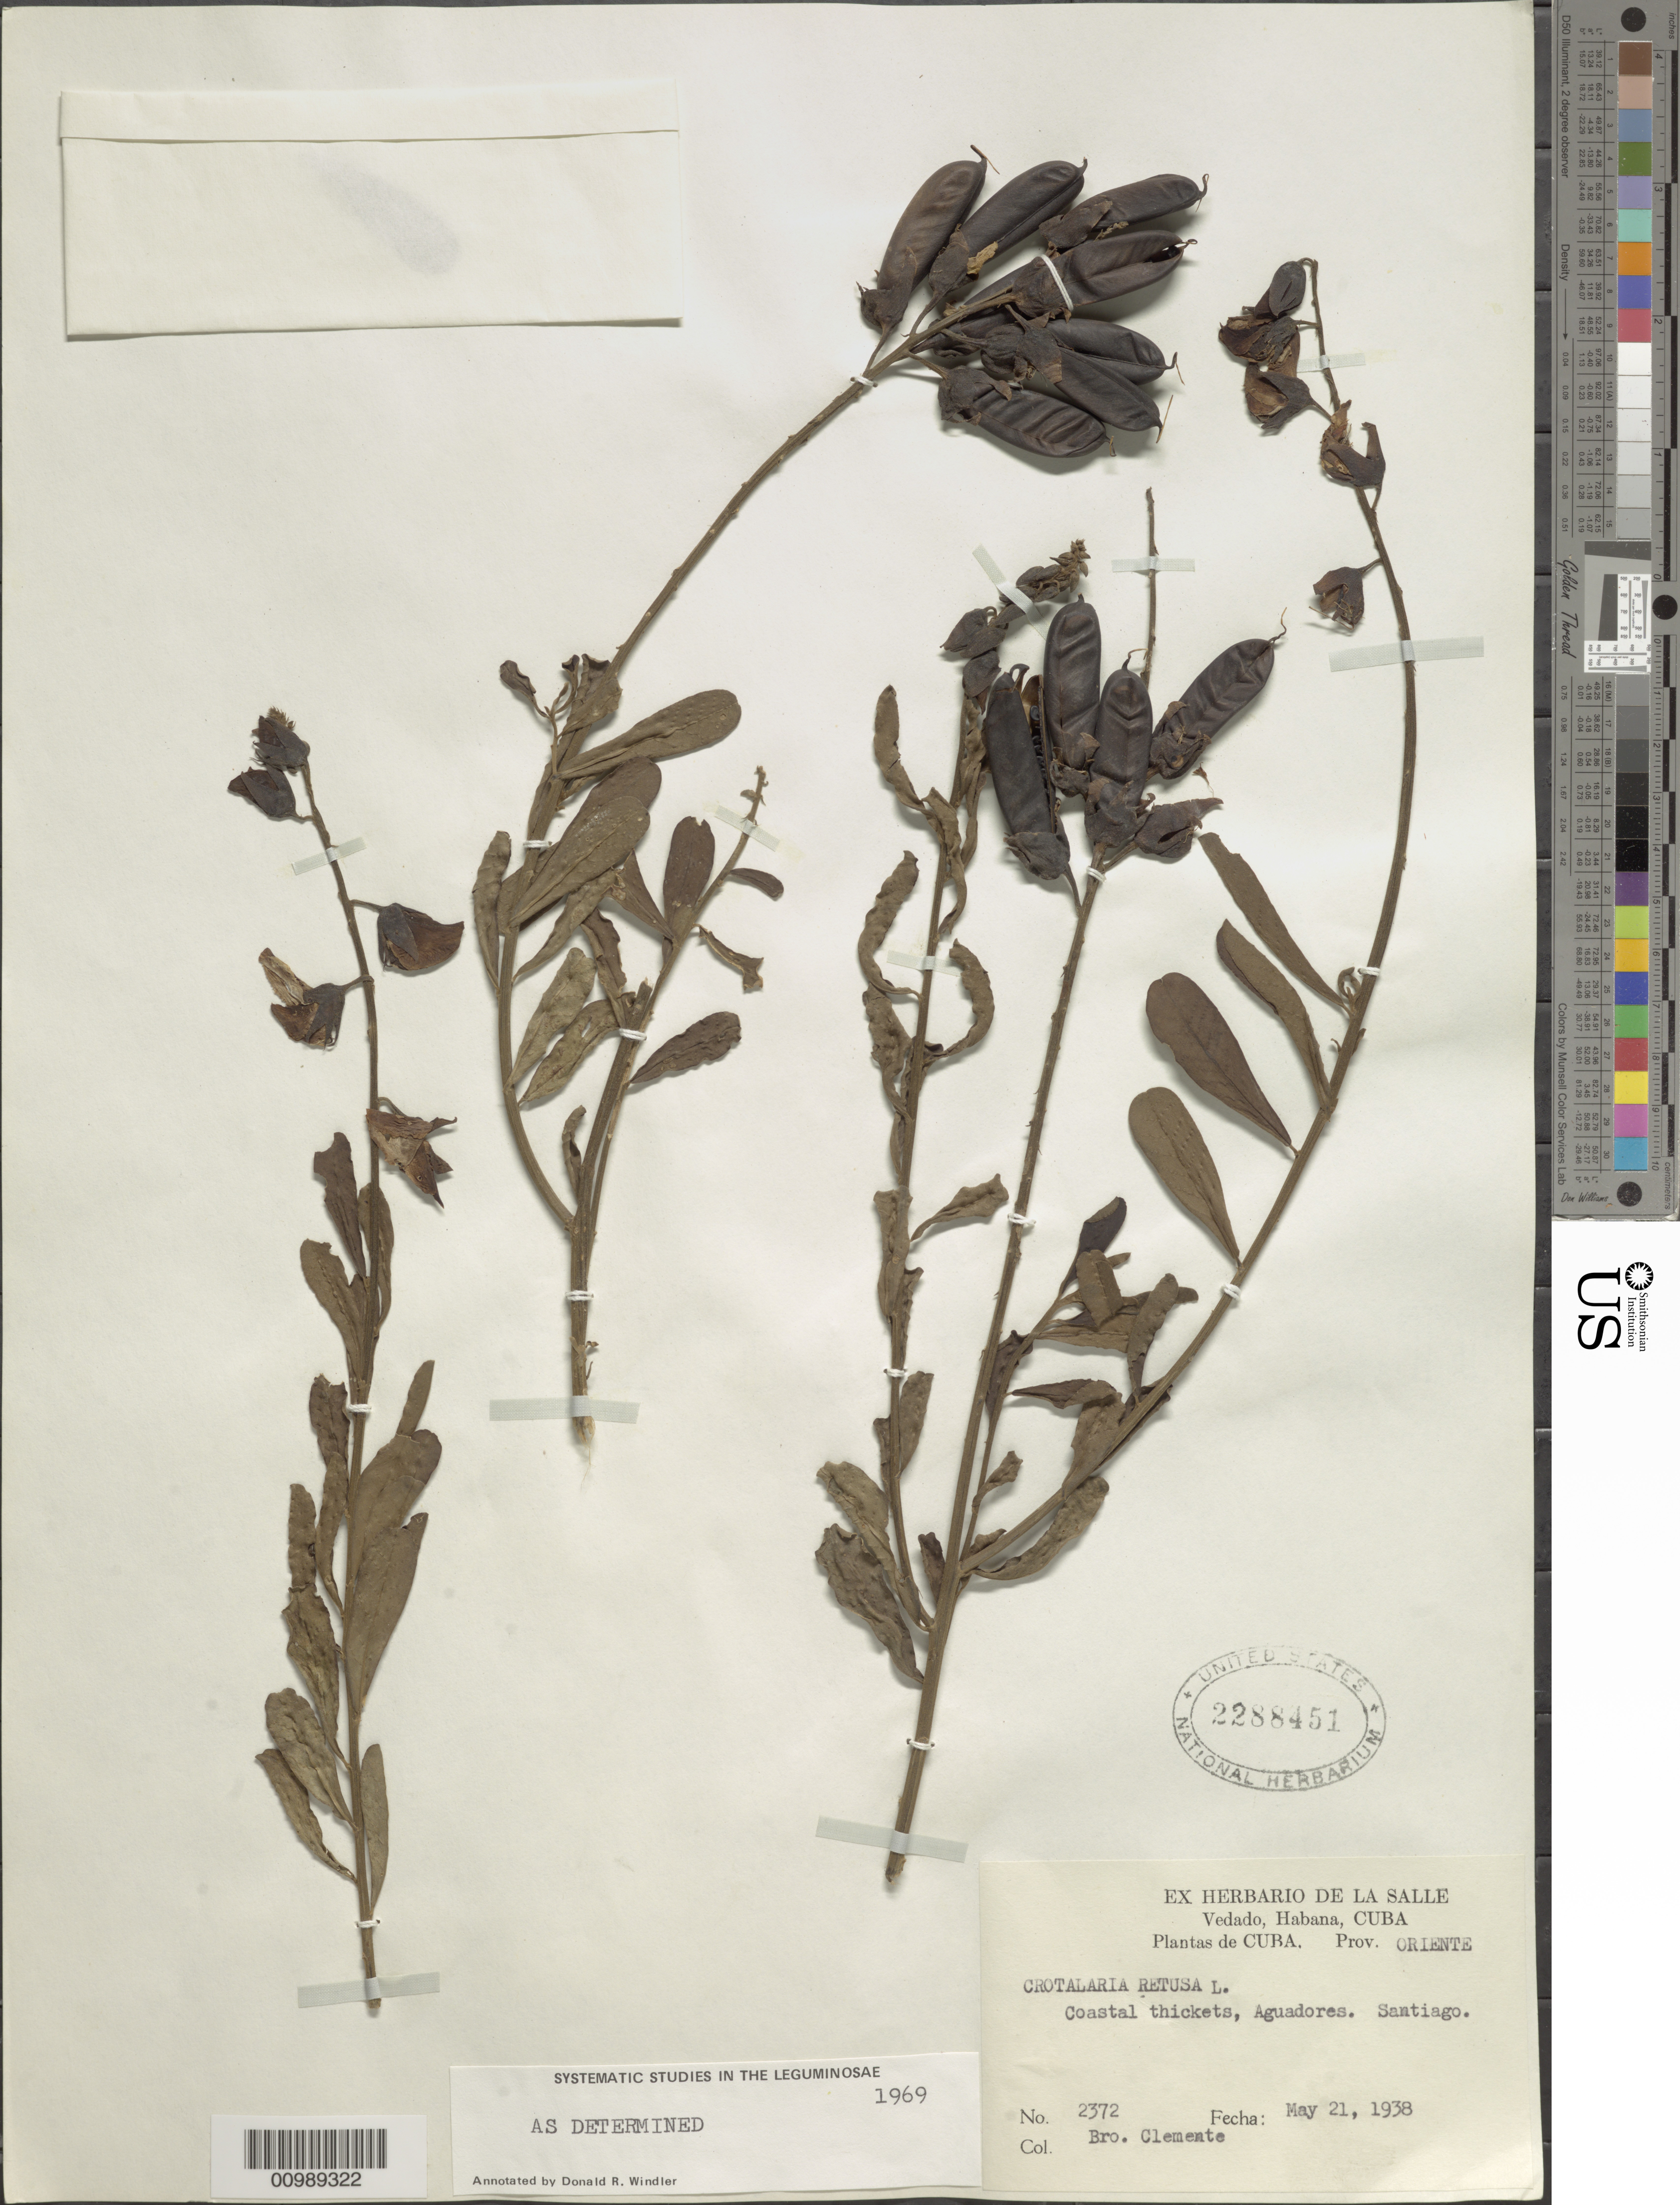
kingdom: Plantae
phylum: Tracheophyta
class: Magnoliopsida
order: Fabales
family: Fabaceae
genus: Crotalaria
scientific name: Crotalaria retusa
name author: L.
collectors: Bro. Clemente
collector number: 2372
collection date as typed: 21 May 1938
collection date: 1938-05-21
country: Cuba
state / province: Santiago de Cuba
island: Cuba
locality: Aguadores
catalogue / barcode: US 2288451